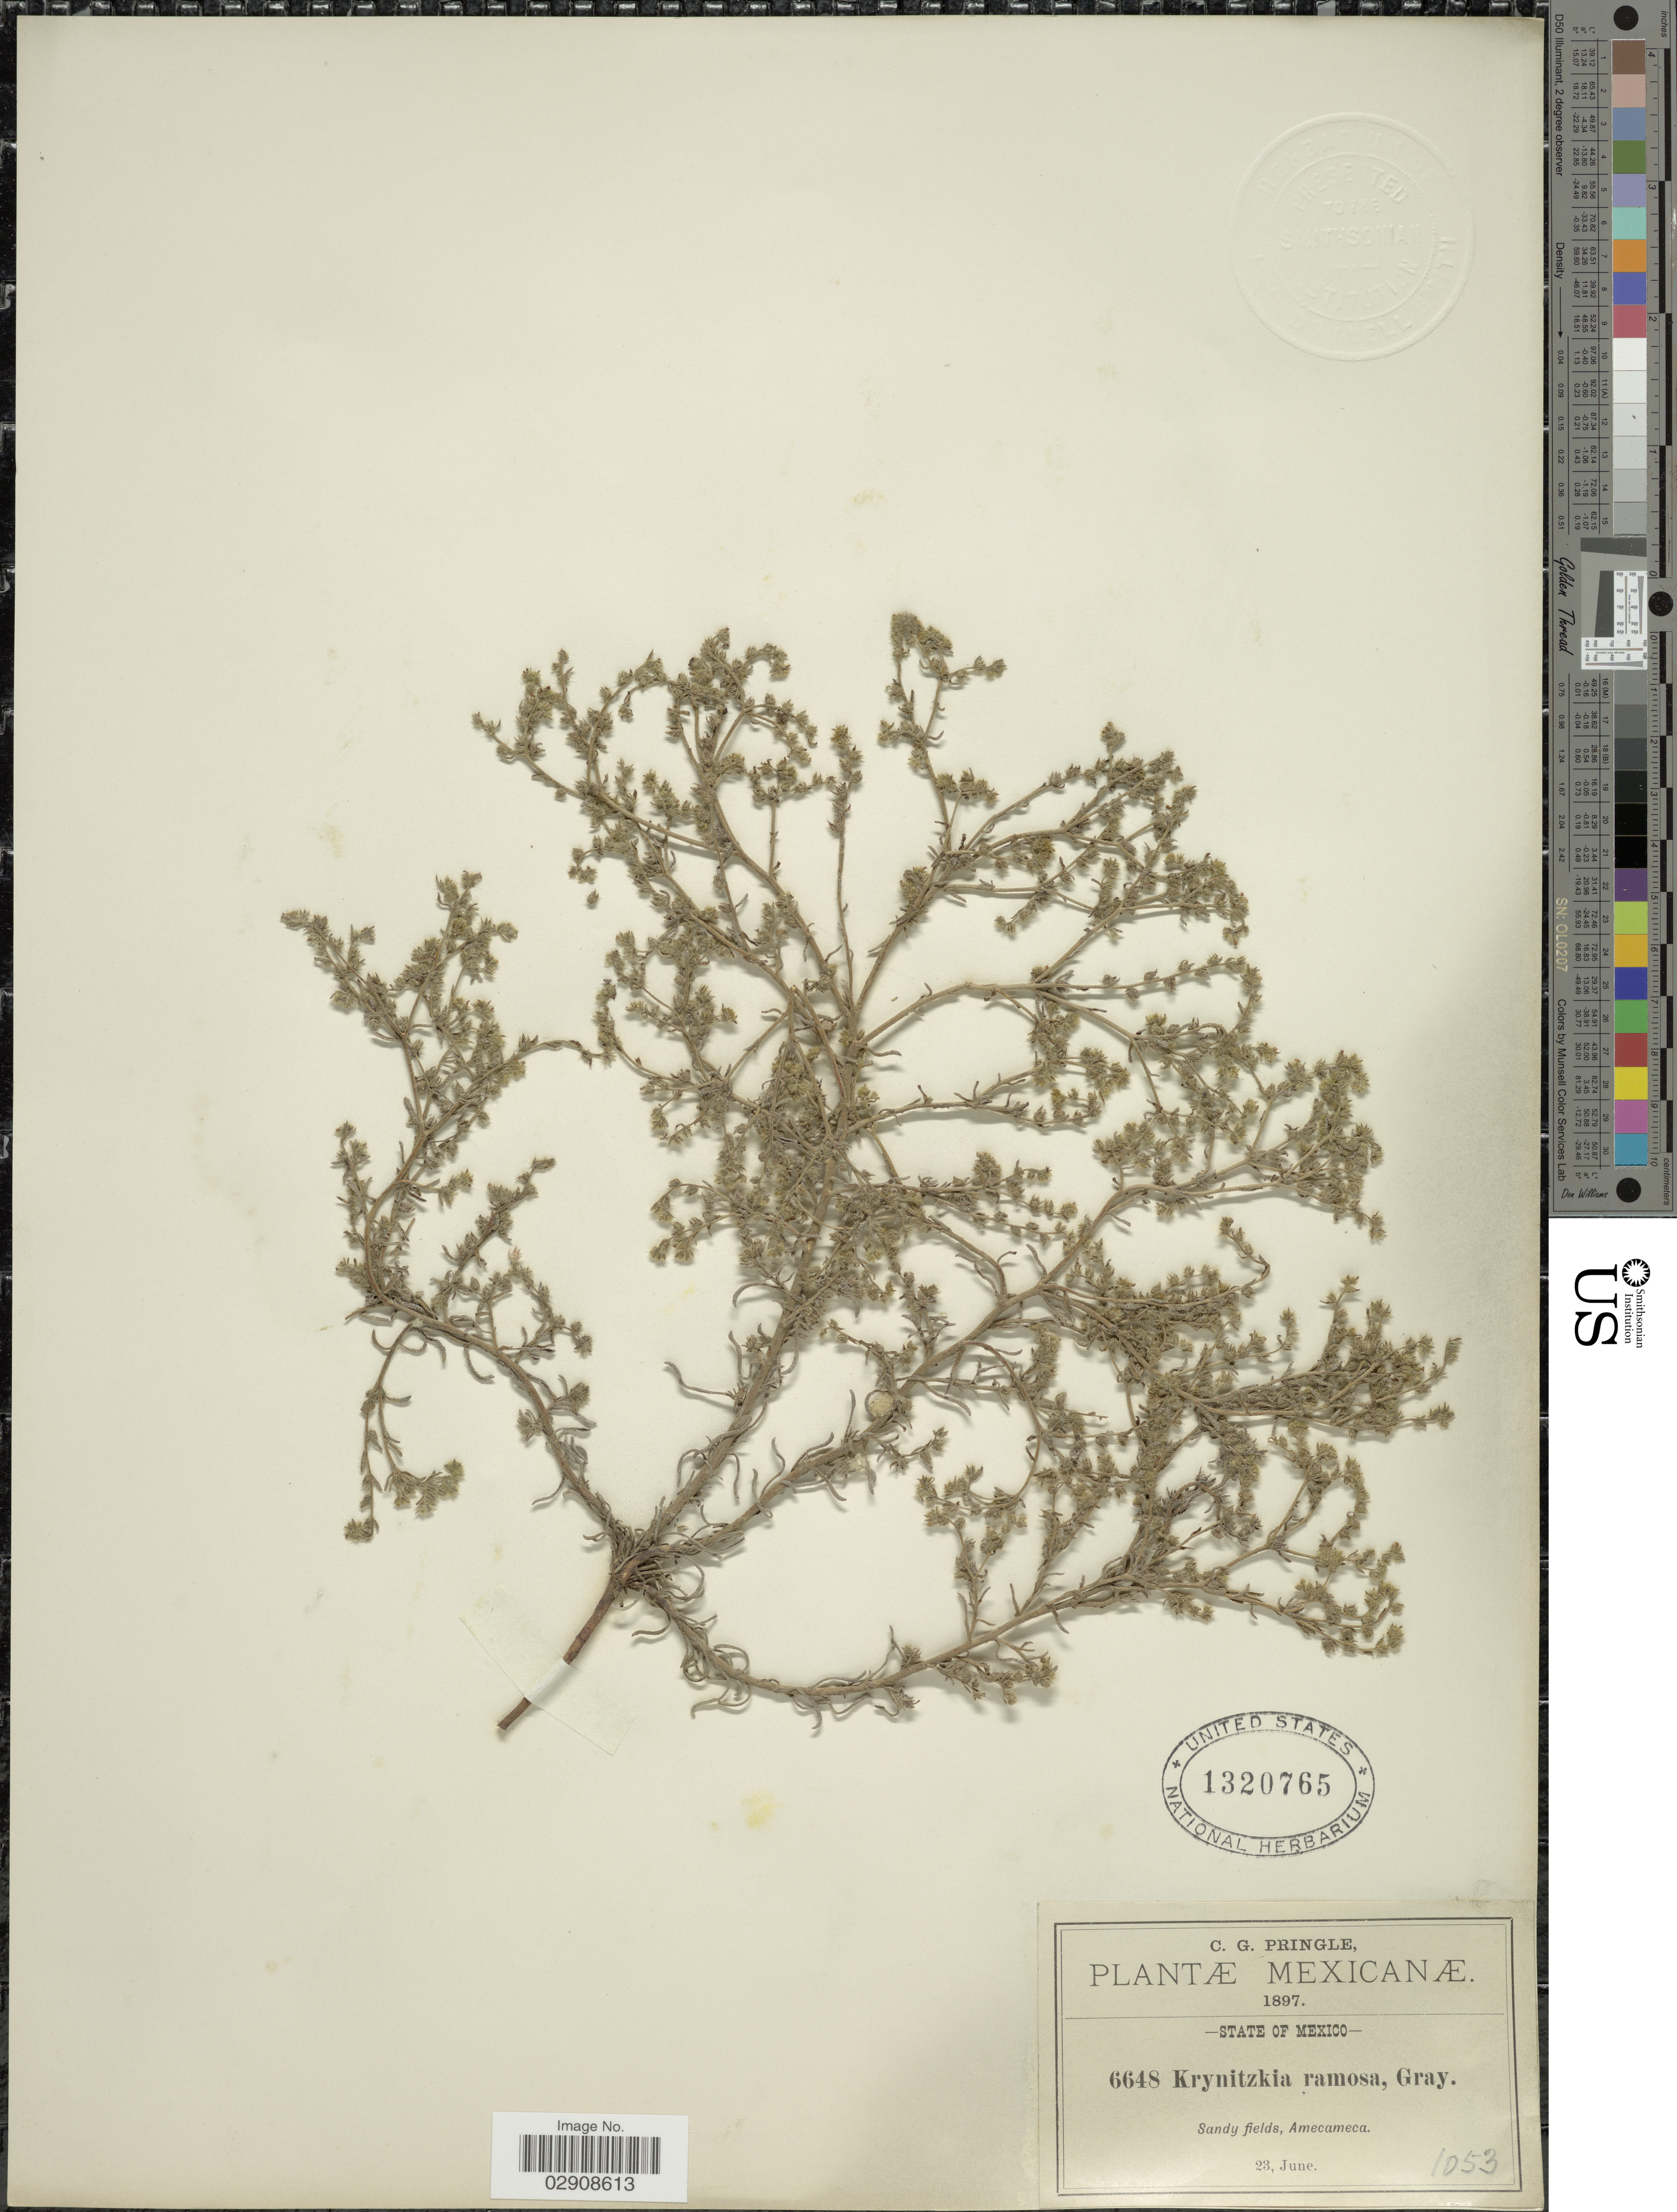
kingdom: Plantae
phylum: Tracheophyta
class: Magnoliopsida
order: Boraginales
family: Boraginaceae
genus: Cryptantha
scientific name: Cryptantha albida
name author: (Kunth) I.M. Johnst.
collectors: C. G. Pringle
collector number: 6648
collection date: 1897-06-23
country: Mexico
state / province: México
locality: Amecameca.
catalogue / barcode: US 1320765